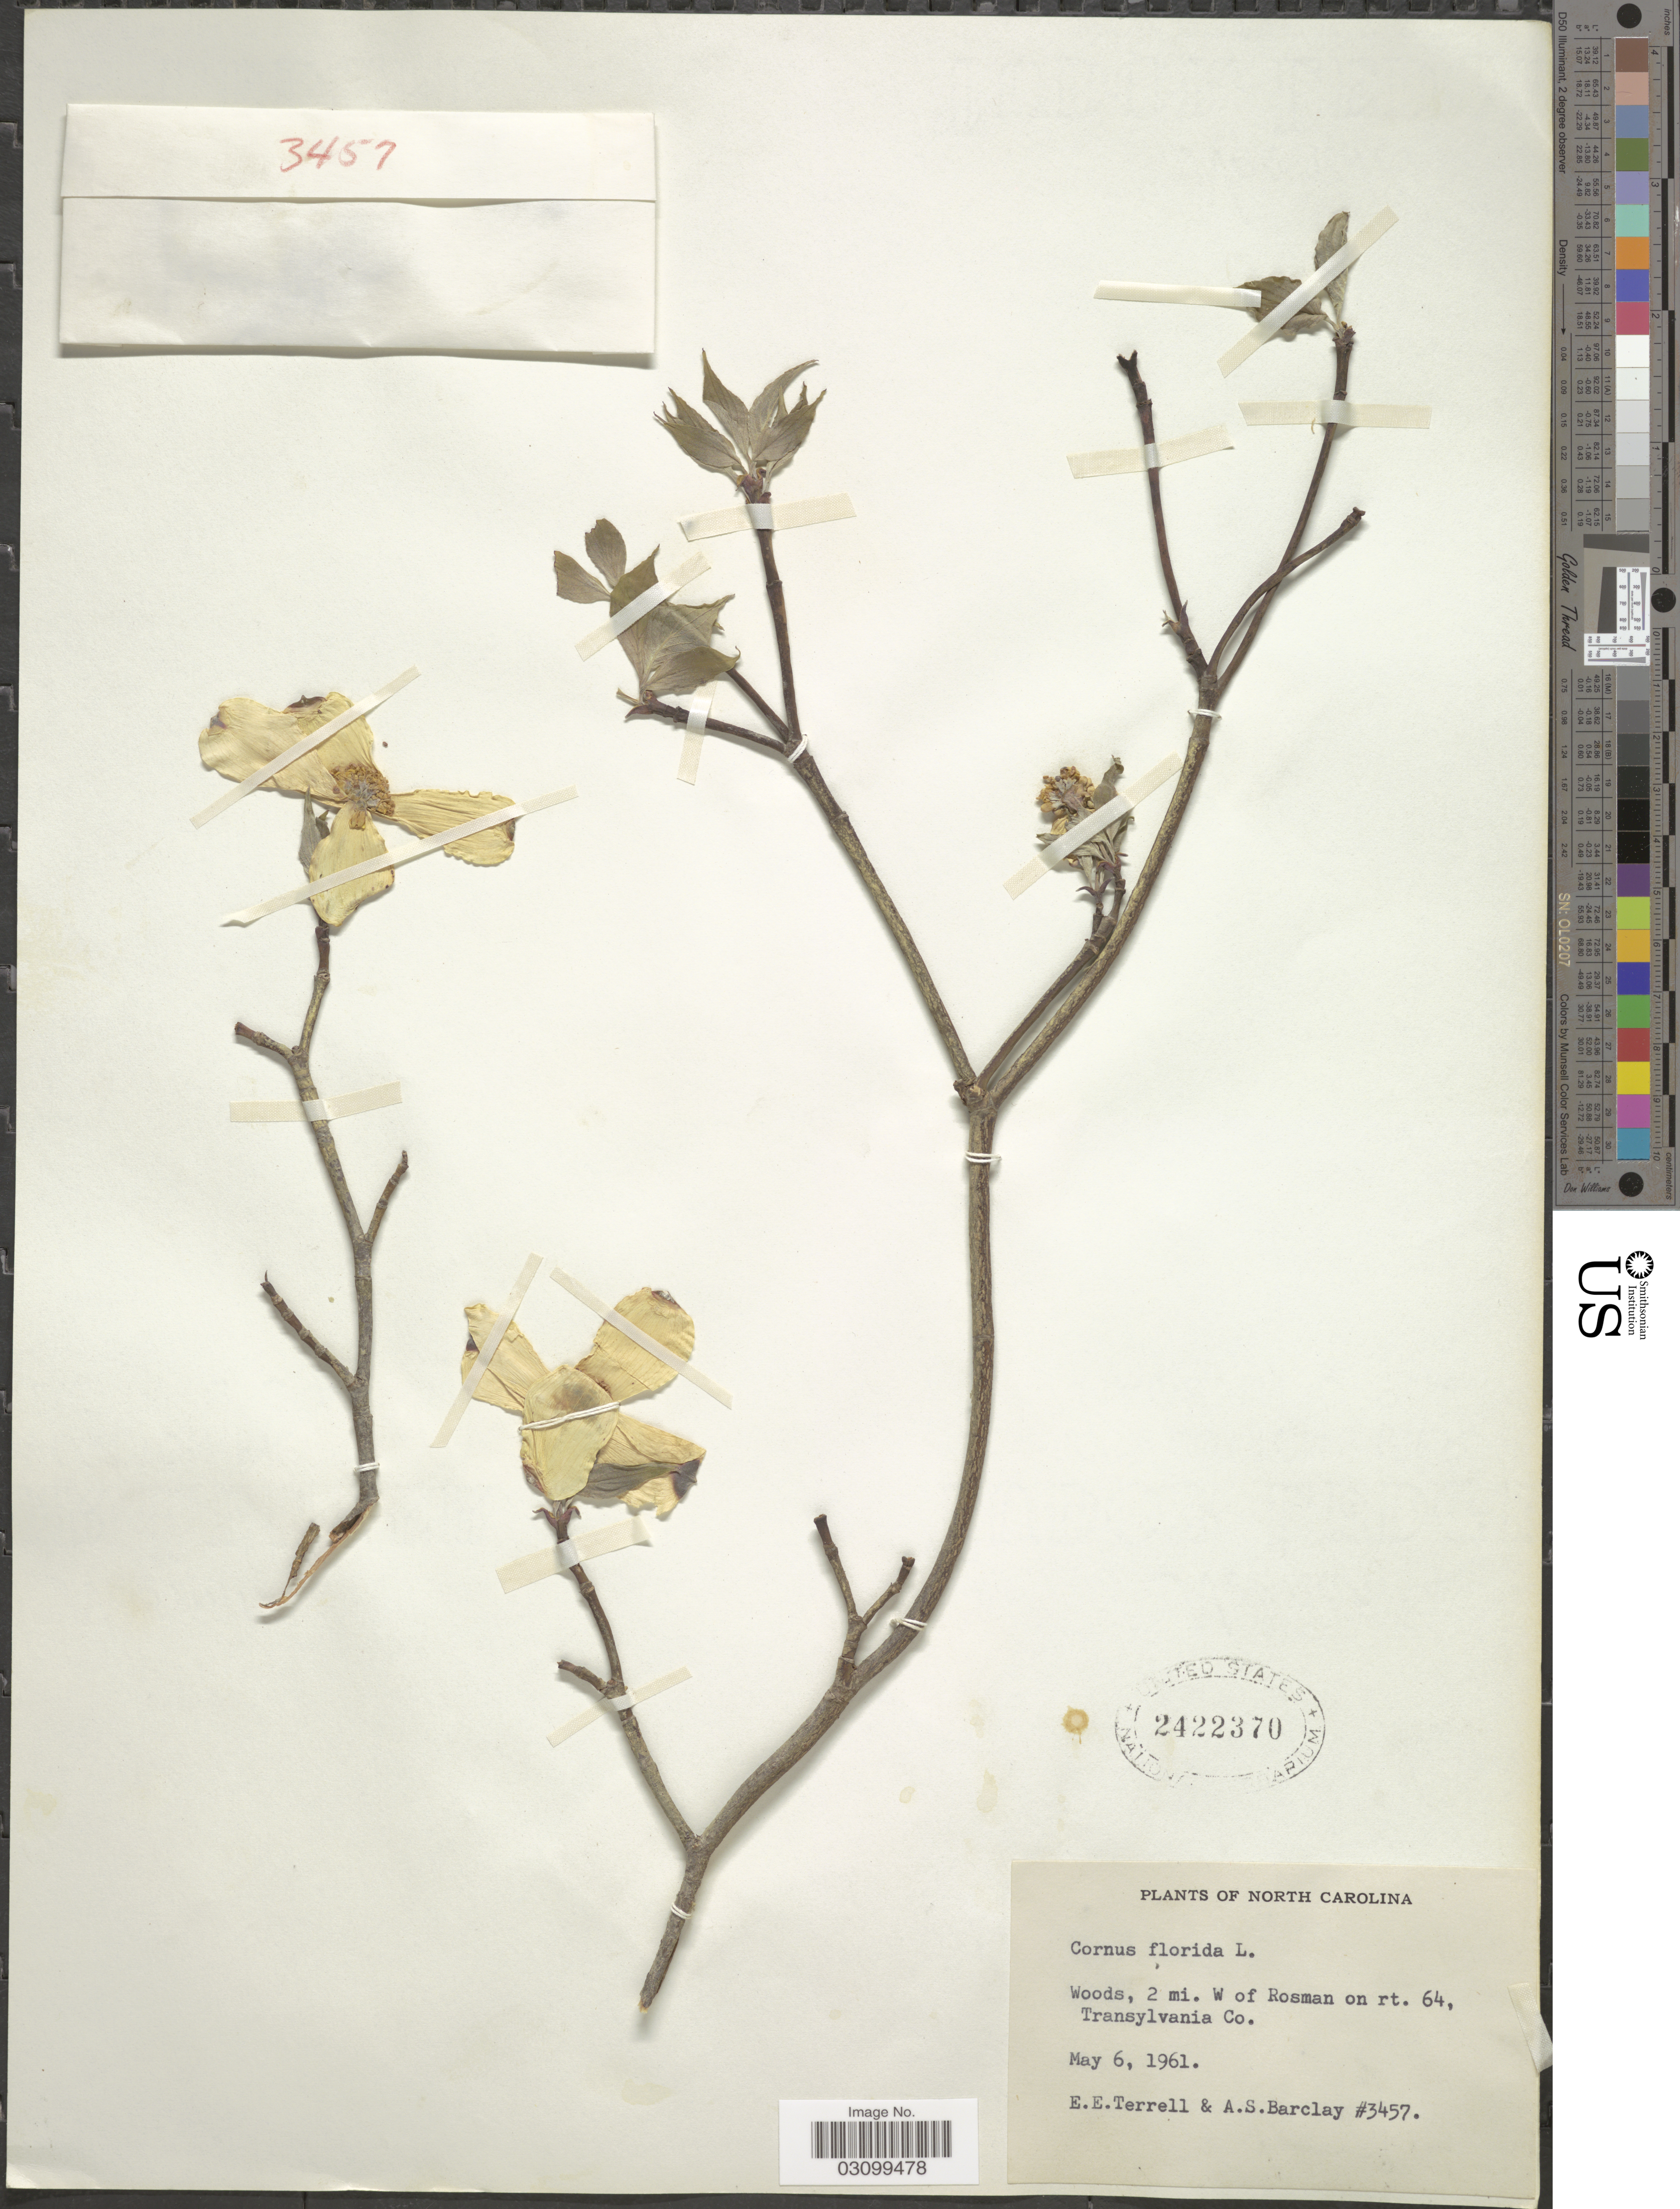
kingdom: Plantae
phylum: Tracheophyta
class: Magnoliopsida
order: Cornales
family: Cornaceae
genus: Cornus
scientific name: Cornus florida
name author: L.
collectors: E. E. Terrell & A. S. Barclay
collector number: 3457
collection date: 1961-05-06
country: United States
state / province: North Carolina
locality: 2 mi. W of Rosman on rt. 64, Transylvania Co.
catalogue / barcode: US 2422370